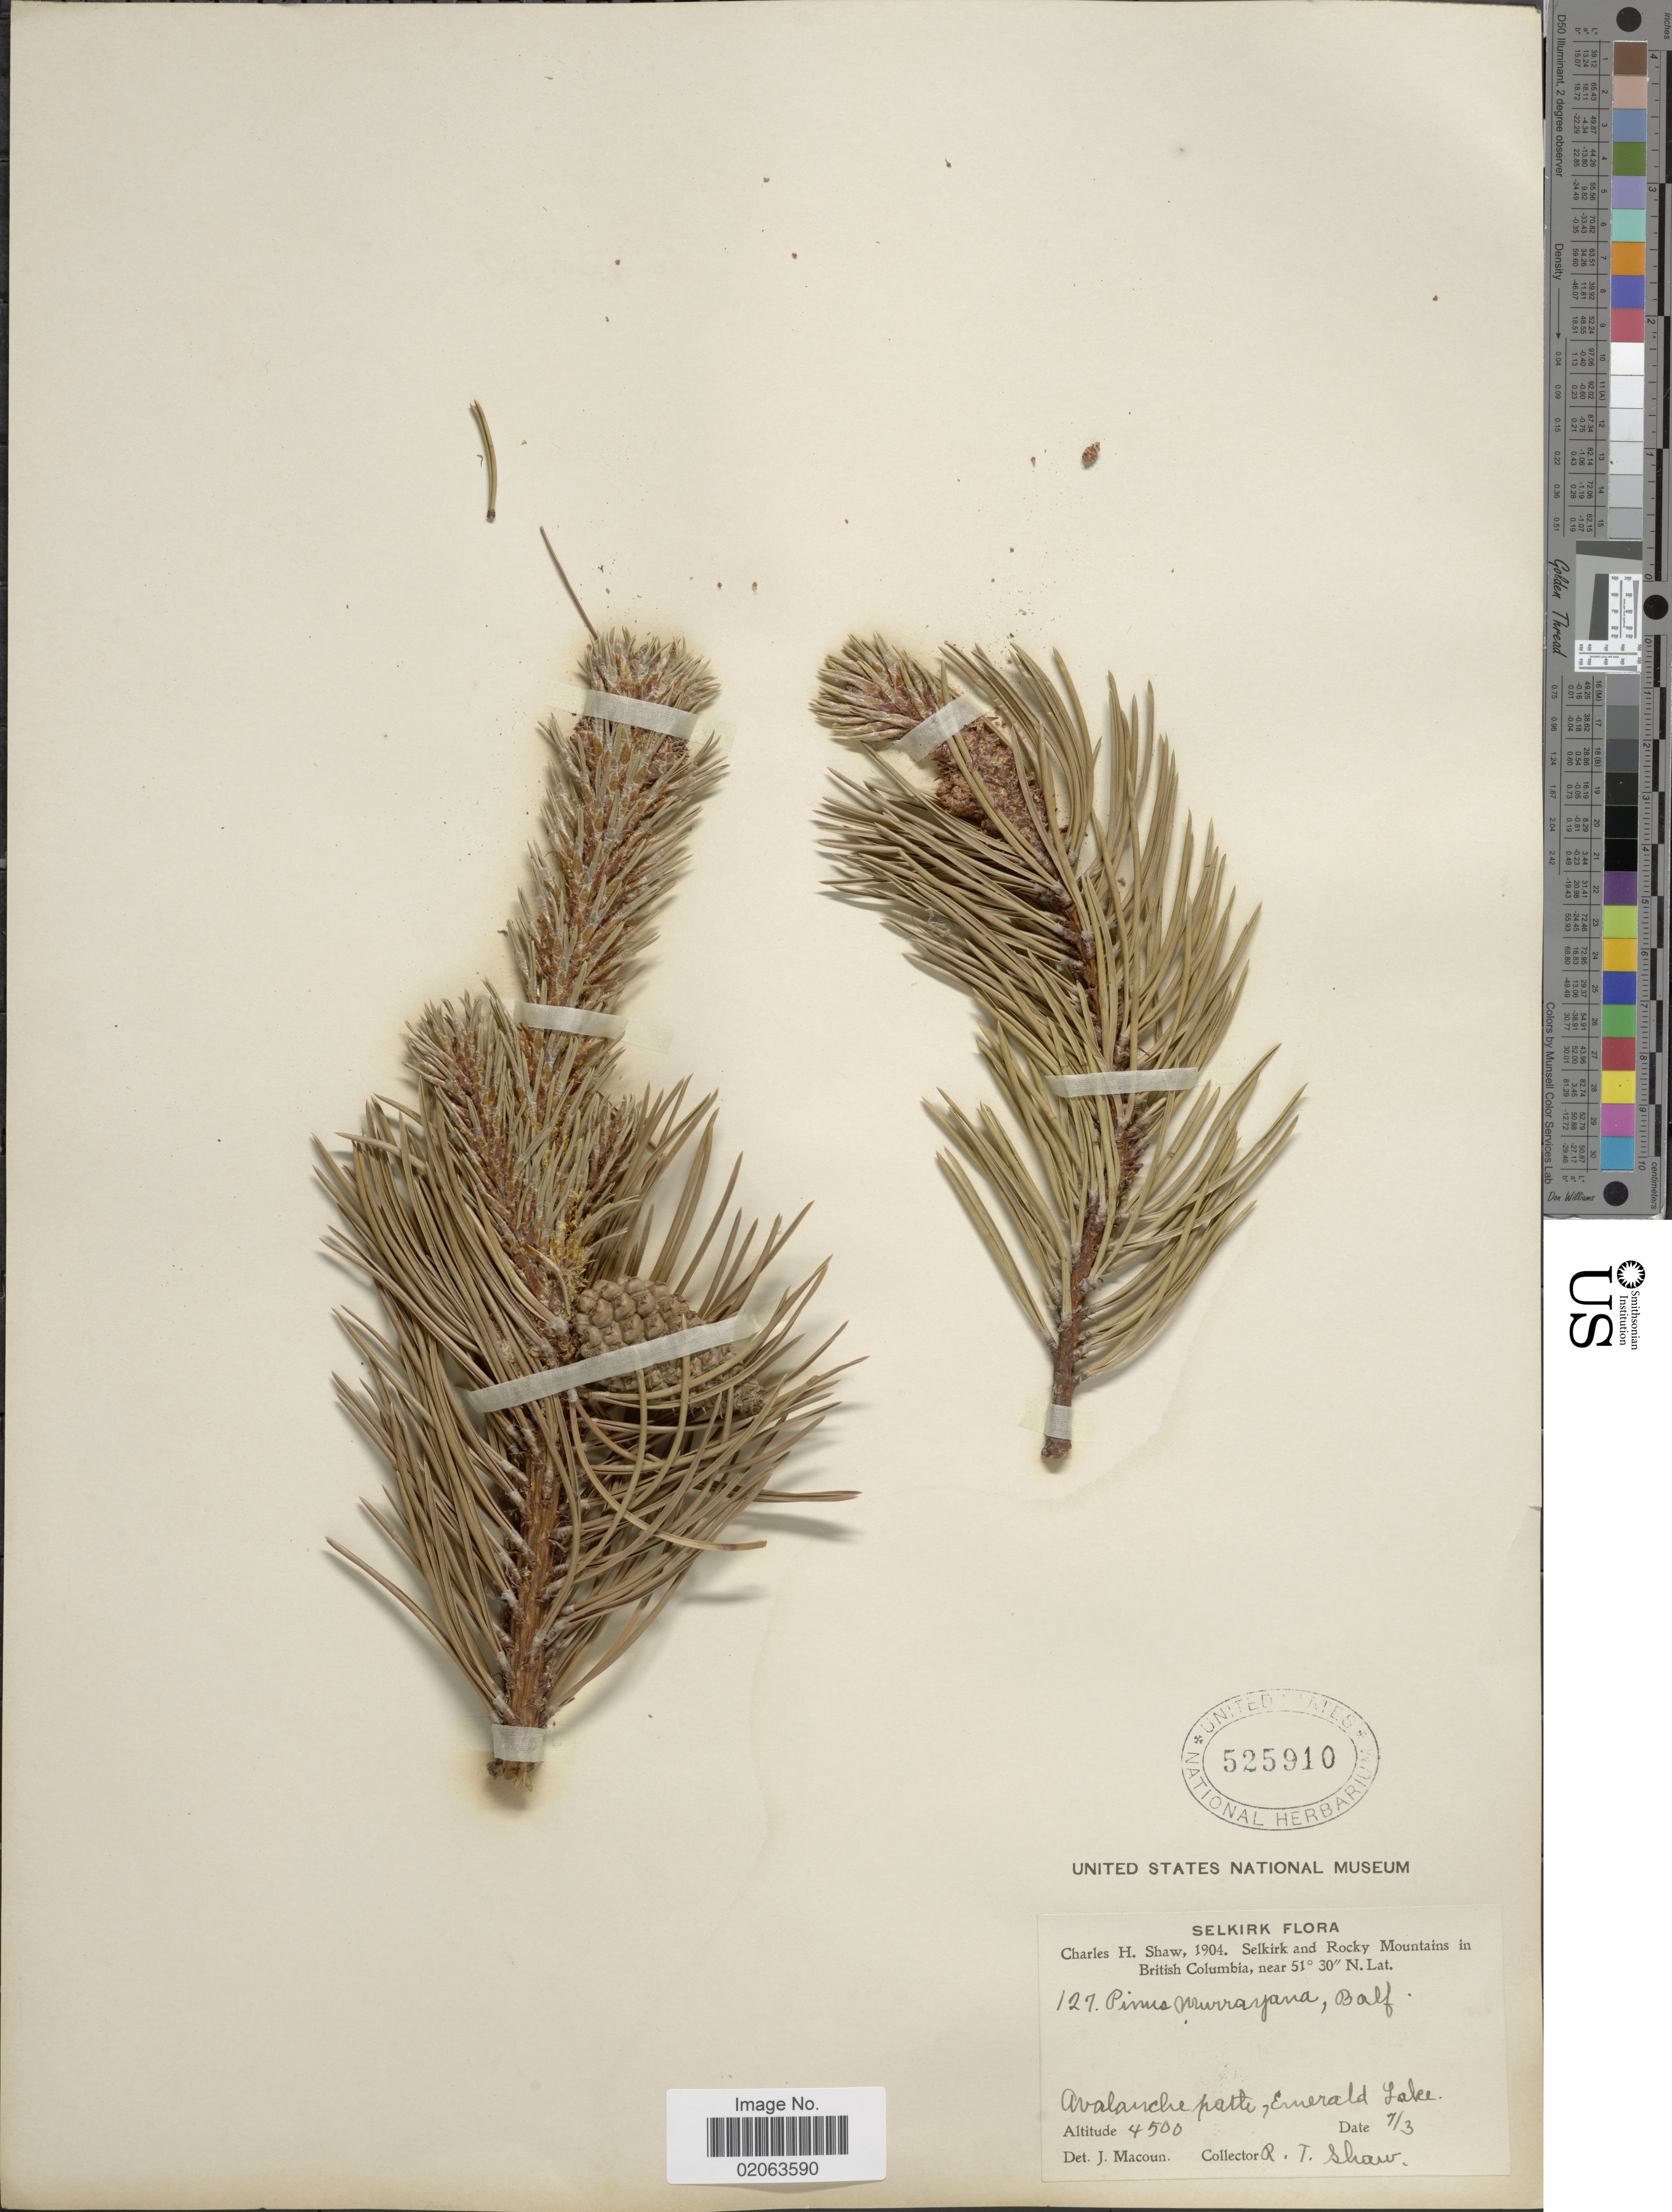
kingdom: Plantae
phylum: Tracheophyta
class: Pinopsida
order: Pinales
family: Pinaceae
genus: Pinus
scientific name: Pinus contorta var. latifolia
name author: Engelm. ex S. Watson in C. King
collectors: R. T. Shaw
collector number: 127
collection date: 1904-03-07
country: Canada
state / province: British Columbia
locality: Selkirk and Rocky Mountains in British Columbia. Avalanche path, Emerald Lake.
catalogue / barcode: US 525910